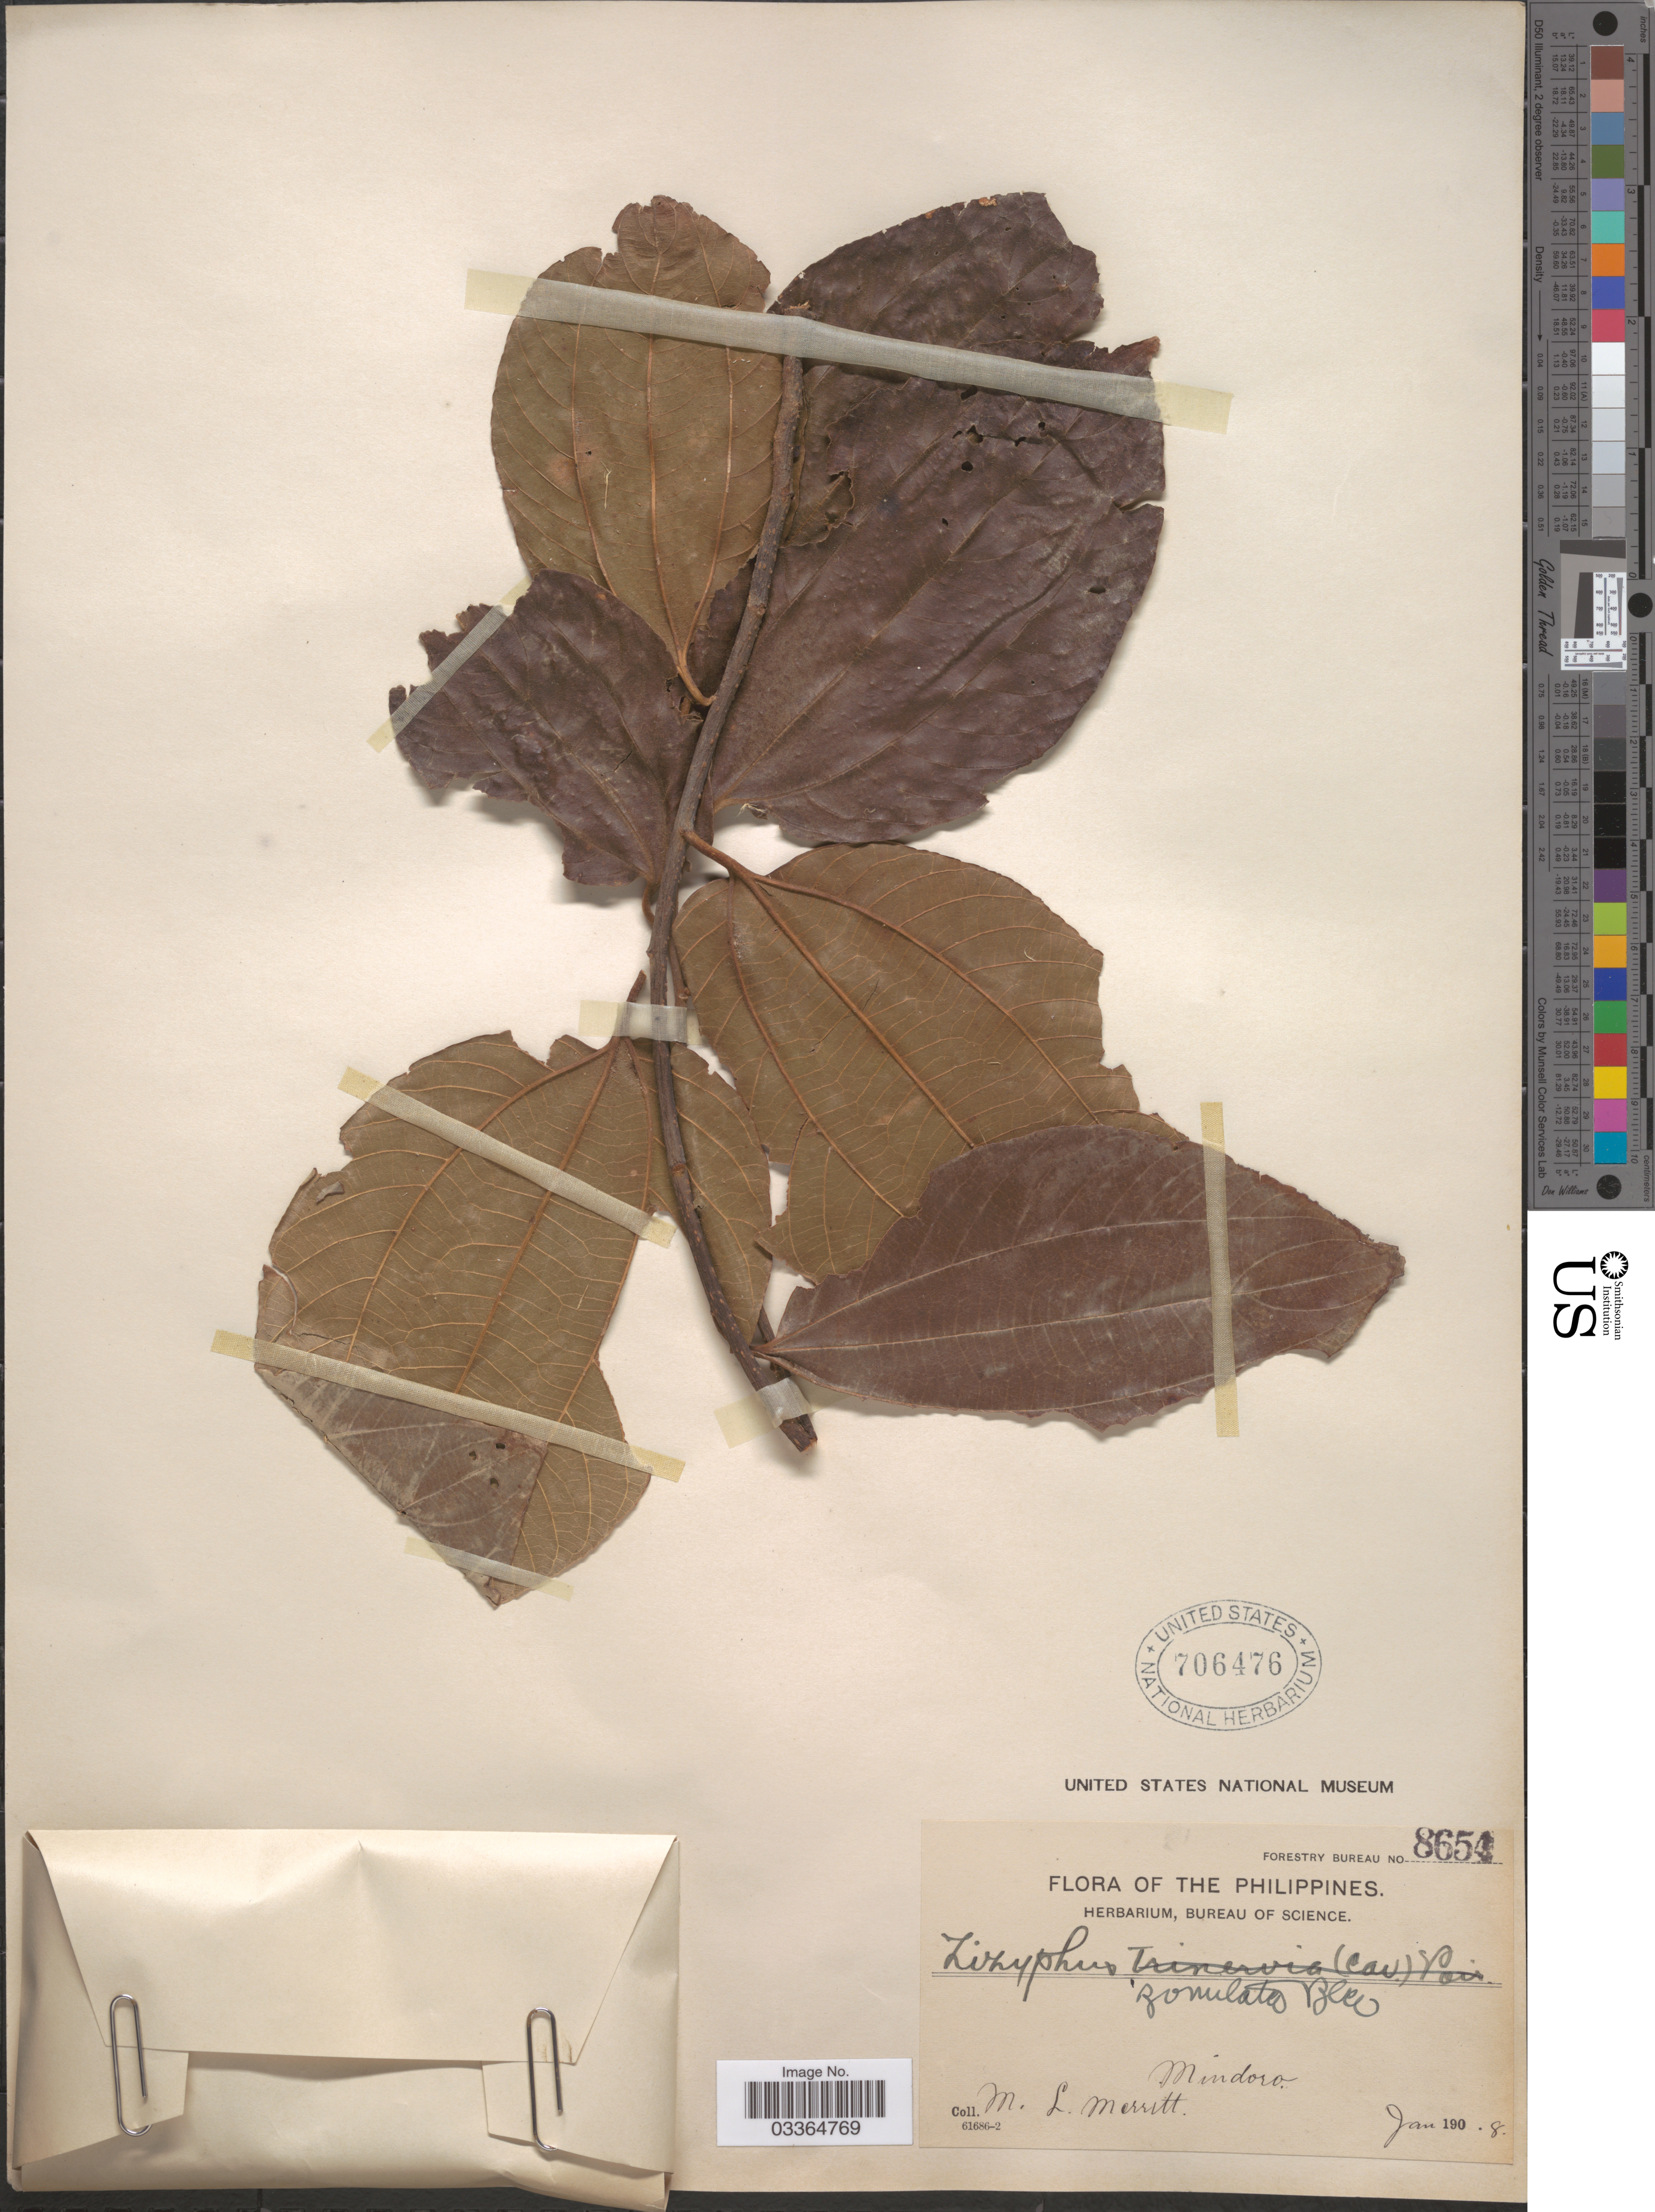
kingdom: Plantae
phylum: Tracheophyta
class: Magnoliopsida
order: Rosales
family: Rhamnaceae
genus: Ziziphus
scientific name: Ziziphus talanai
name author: (Blanco) Merr.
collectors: M. L. Merritt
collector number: Forestry Bureau 8654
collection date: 1908-01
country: Philippines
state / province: Mimaropa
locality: Mindoro.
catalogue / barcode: US 706476